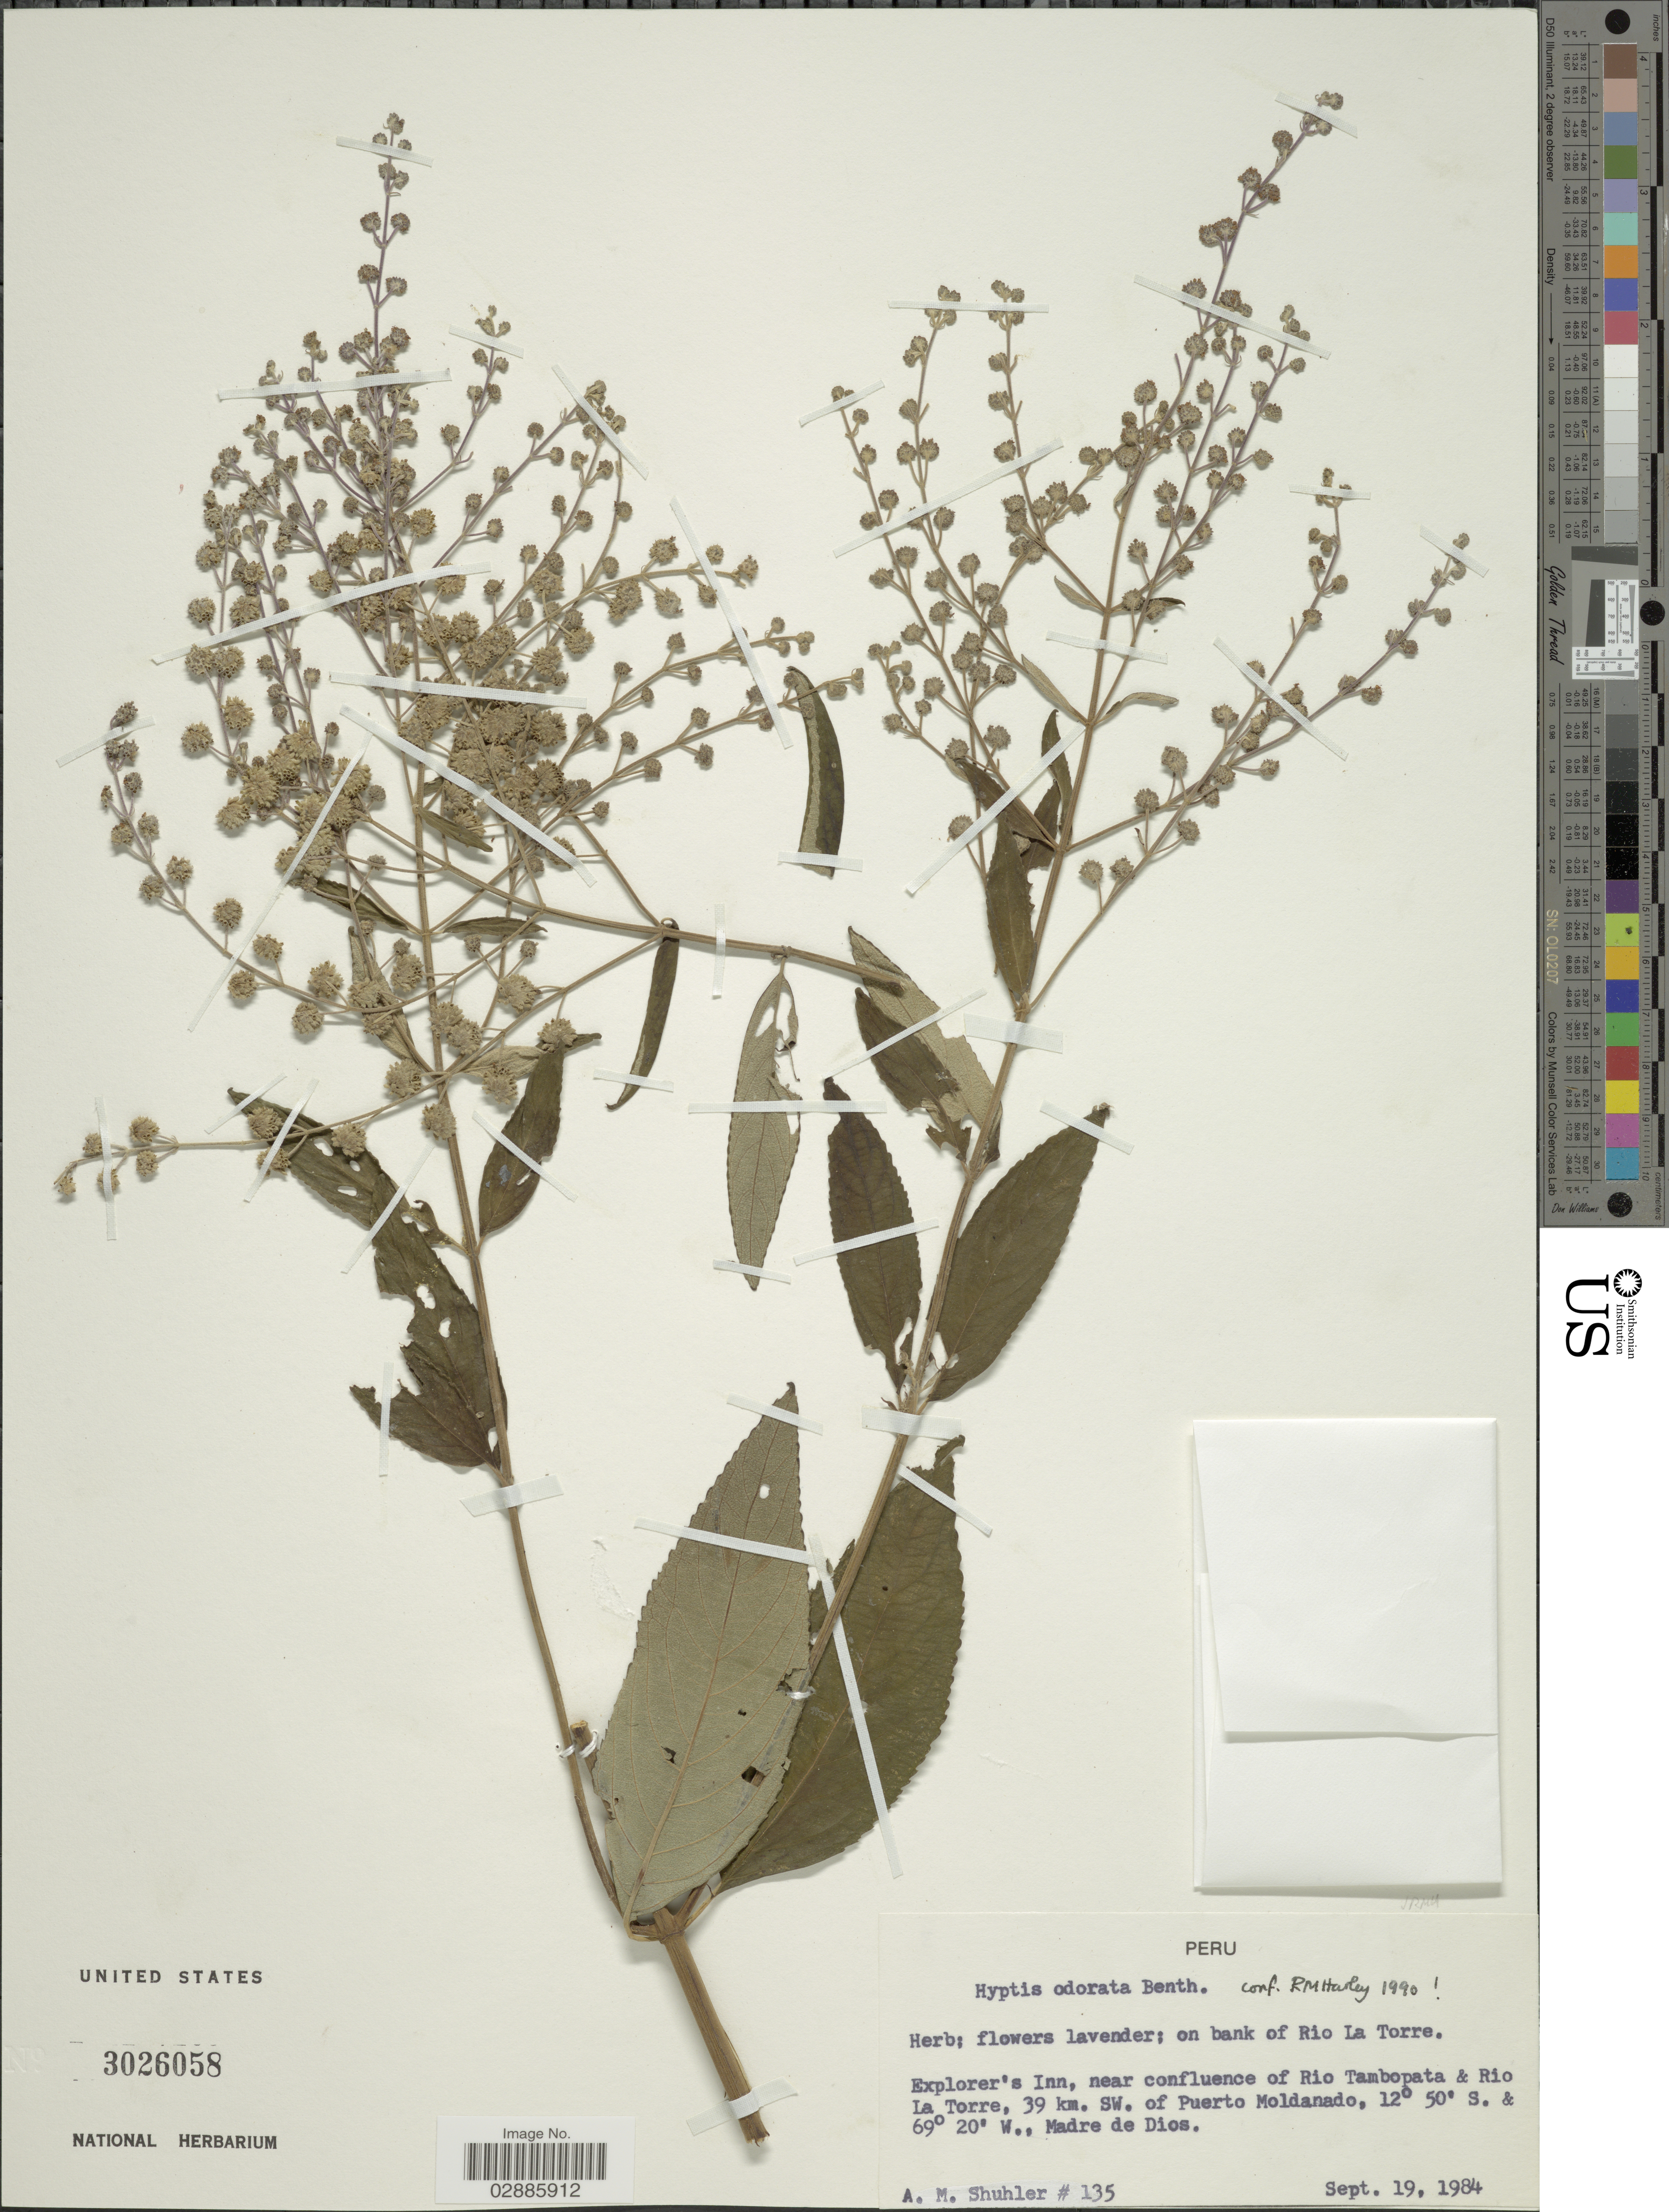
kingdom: Plantae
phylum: Tracheophyta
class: Magnoliopsida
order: Lamiales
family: Lamiaceae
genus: Hyptis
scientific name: Hyptis odorata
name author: Benth.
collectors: A. Shuhler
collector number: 135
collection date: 1984-09-19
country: Peru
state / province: Madre de Dios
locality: Explorer's Inn, near confluence of Rio Tambopata & Rio La Torre, 39 km. SW. of Puerto Moldanado.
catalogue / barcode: US 3026058